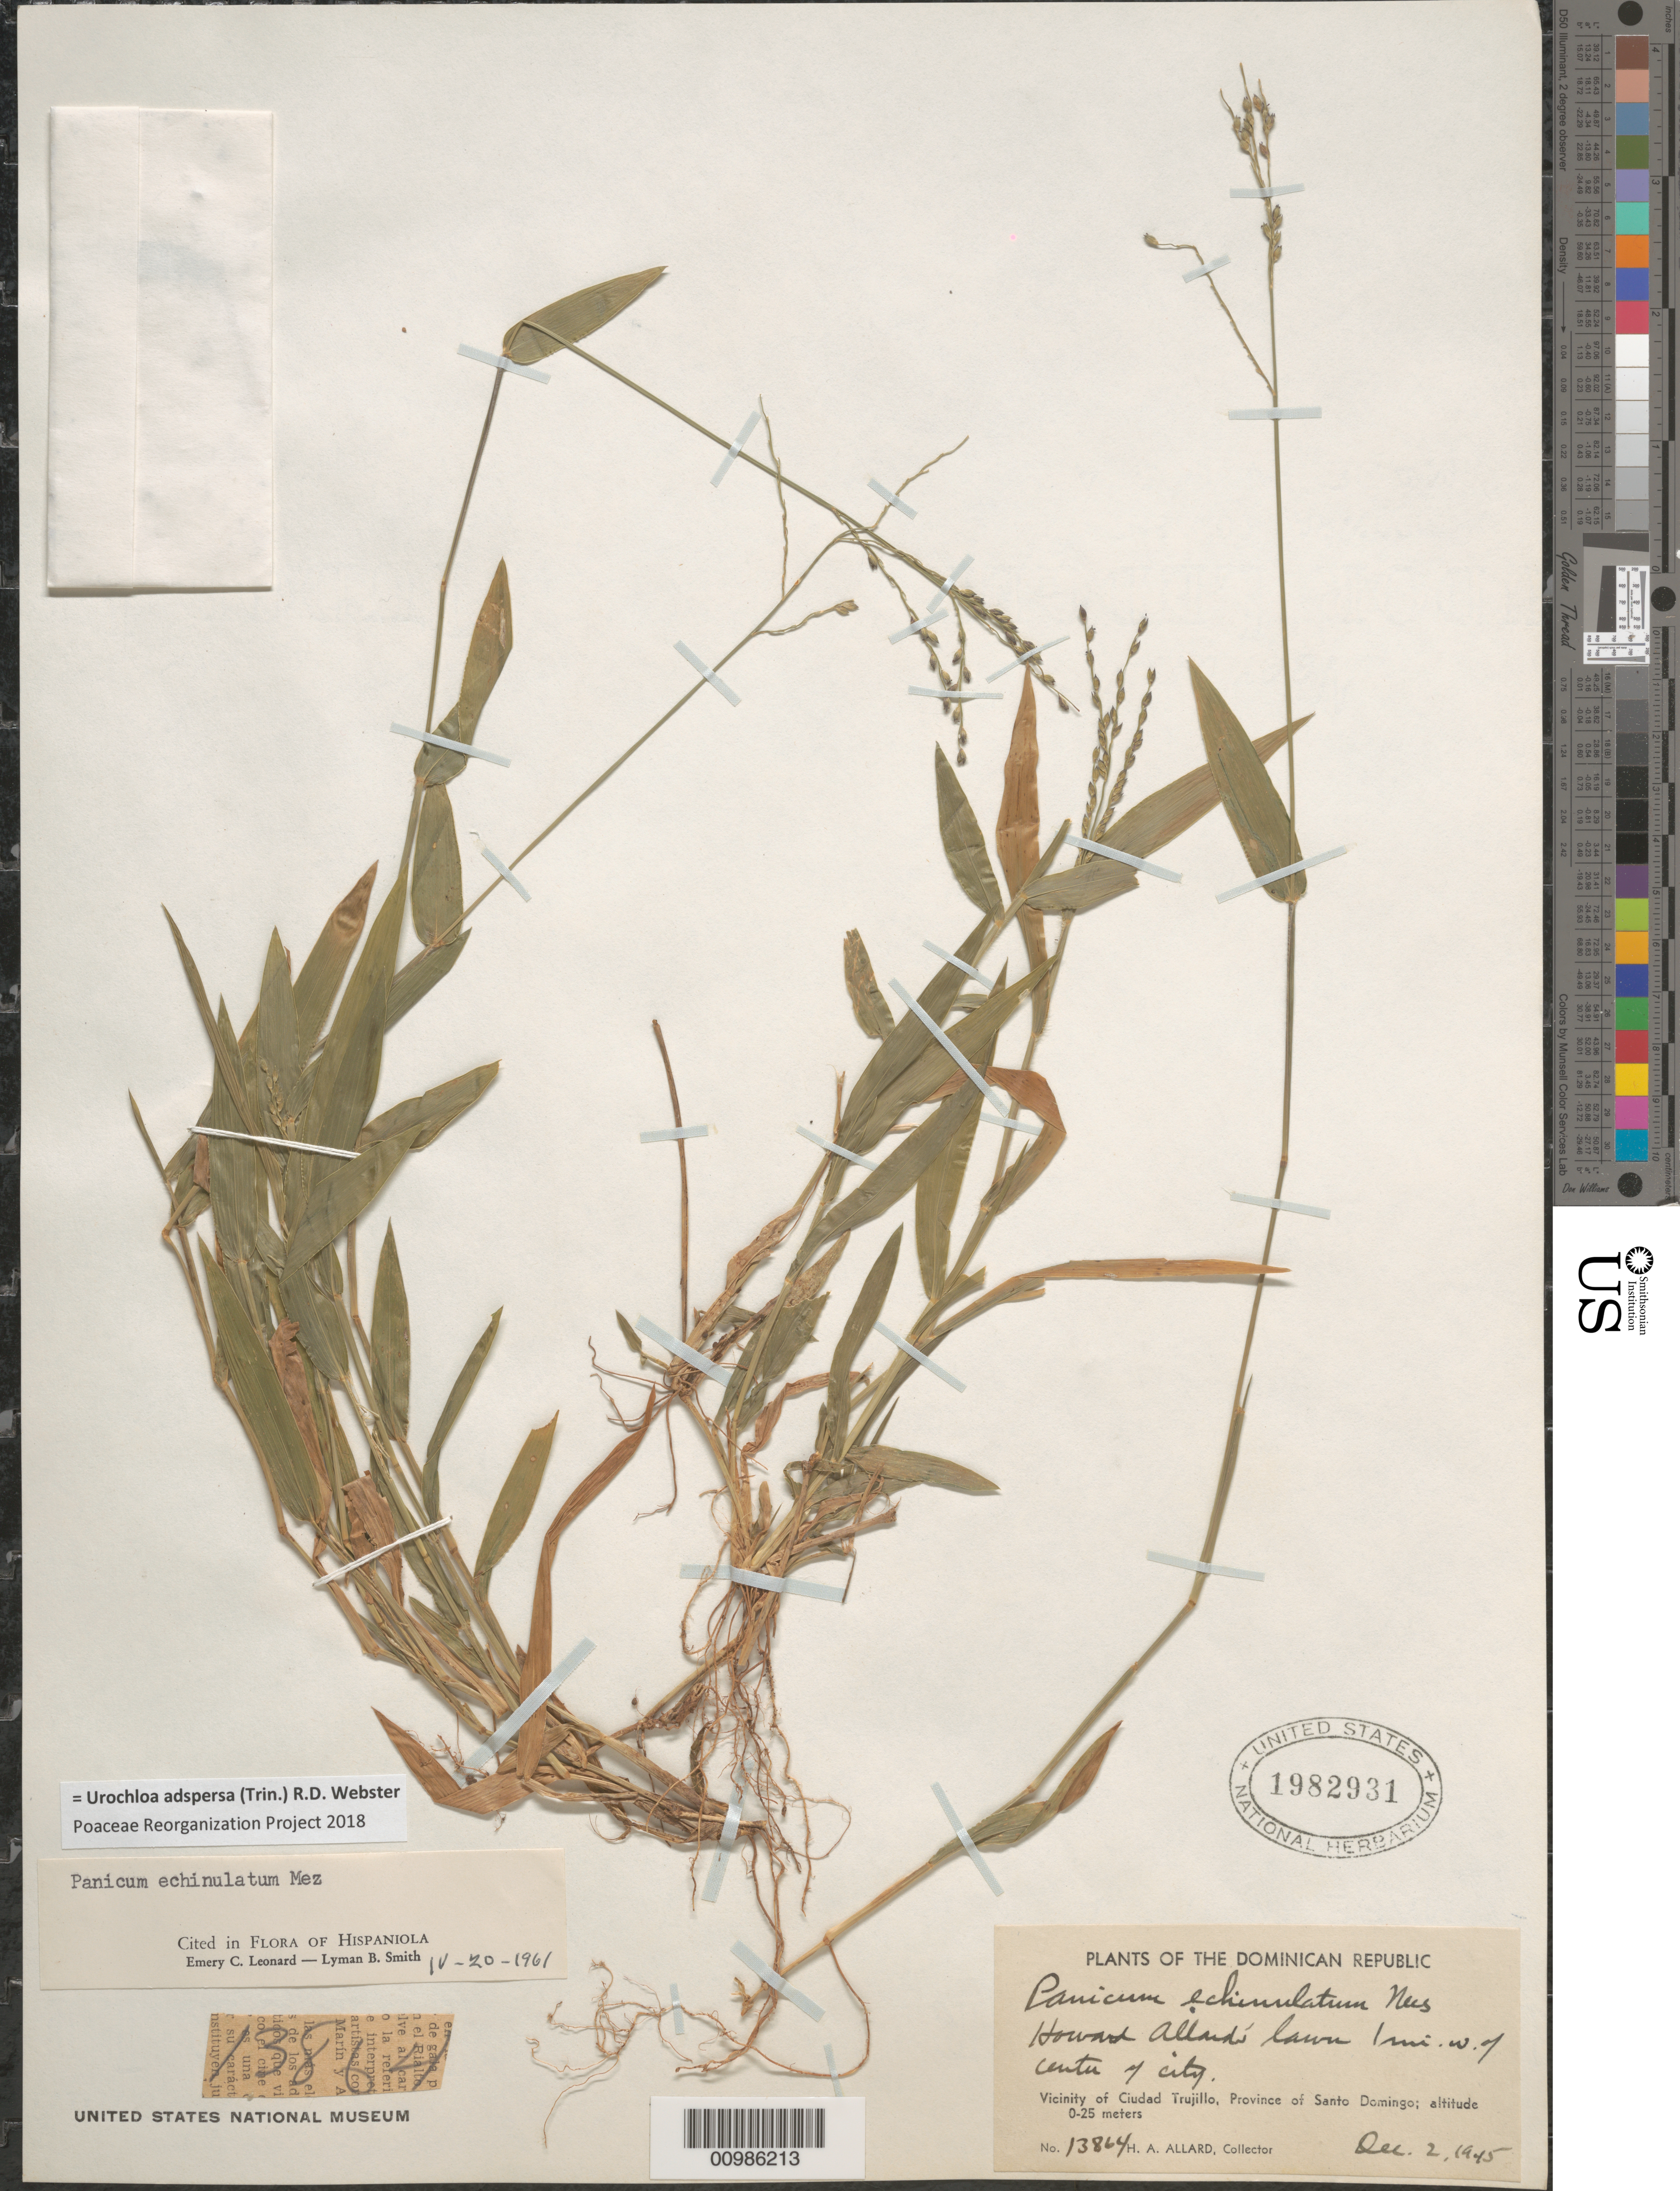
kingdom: Plantae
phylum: Tracheophyta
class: Liliopsida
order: Poales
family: Poaceae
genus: Brachiaria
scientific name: Brachiaria echinulata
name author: (Mez) Parodi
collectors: H. A. Allard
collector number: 13864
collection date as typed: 02 Dec 1945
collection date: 1945-12-02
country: Dominican Republic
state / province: Distrito Nacional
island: Hispaniola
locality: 1 mile west of center of Santo Domingo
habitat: on lawn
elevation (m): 0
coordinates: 0 N, 0 E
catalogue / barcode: US 1982931